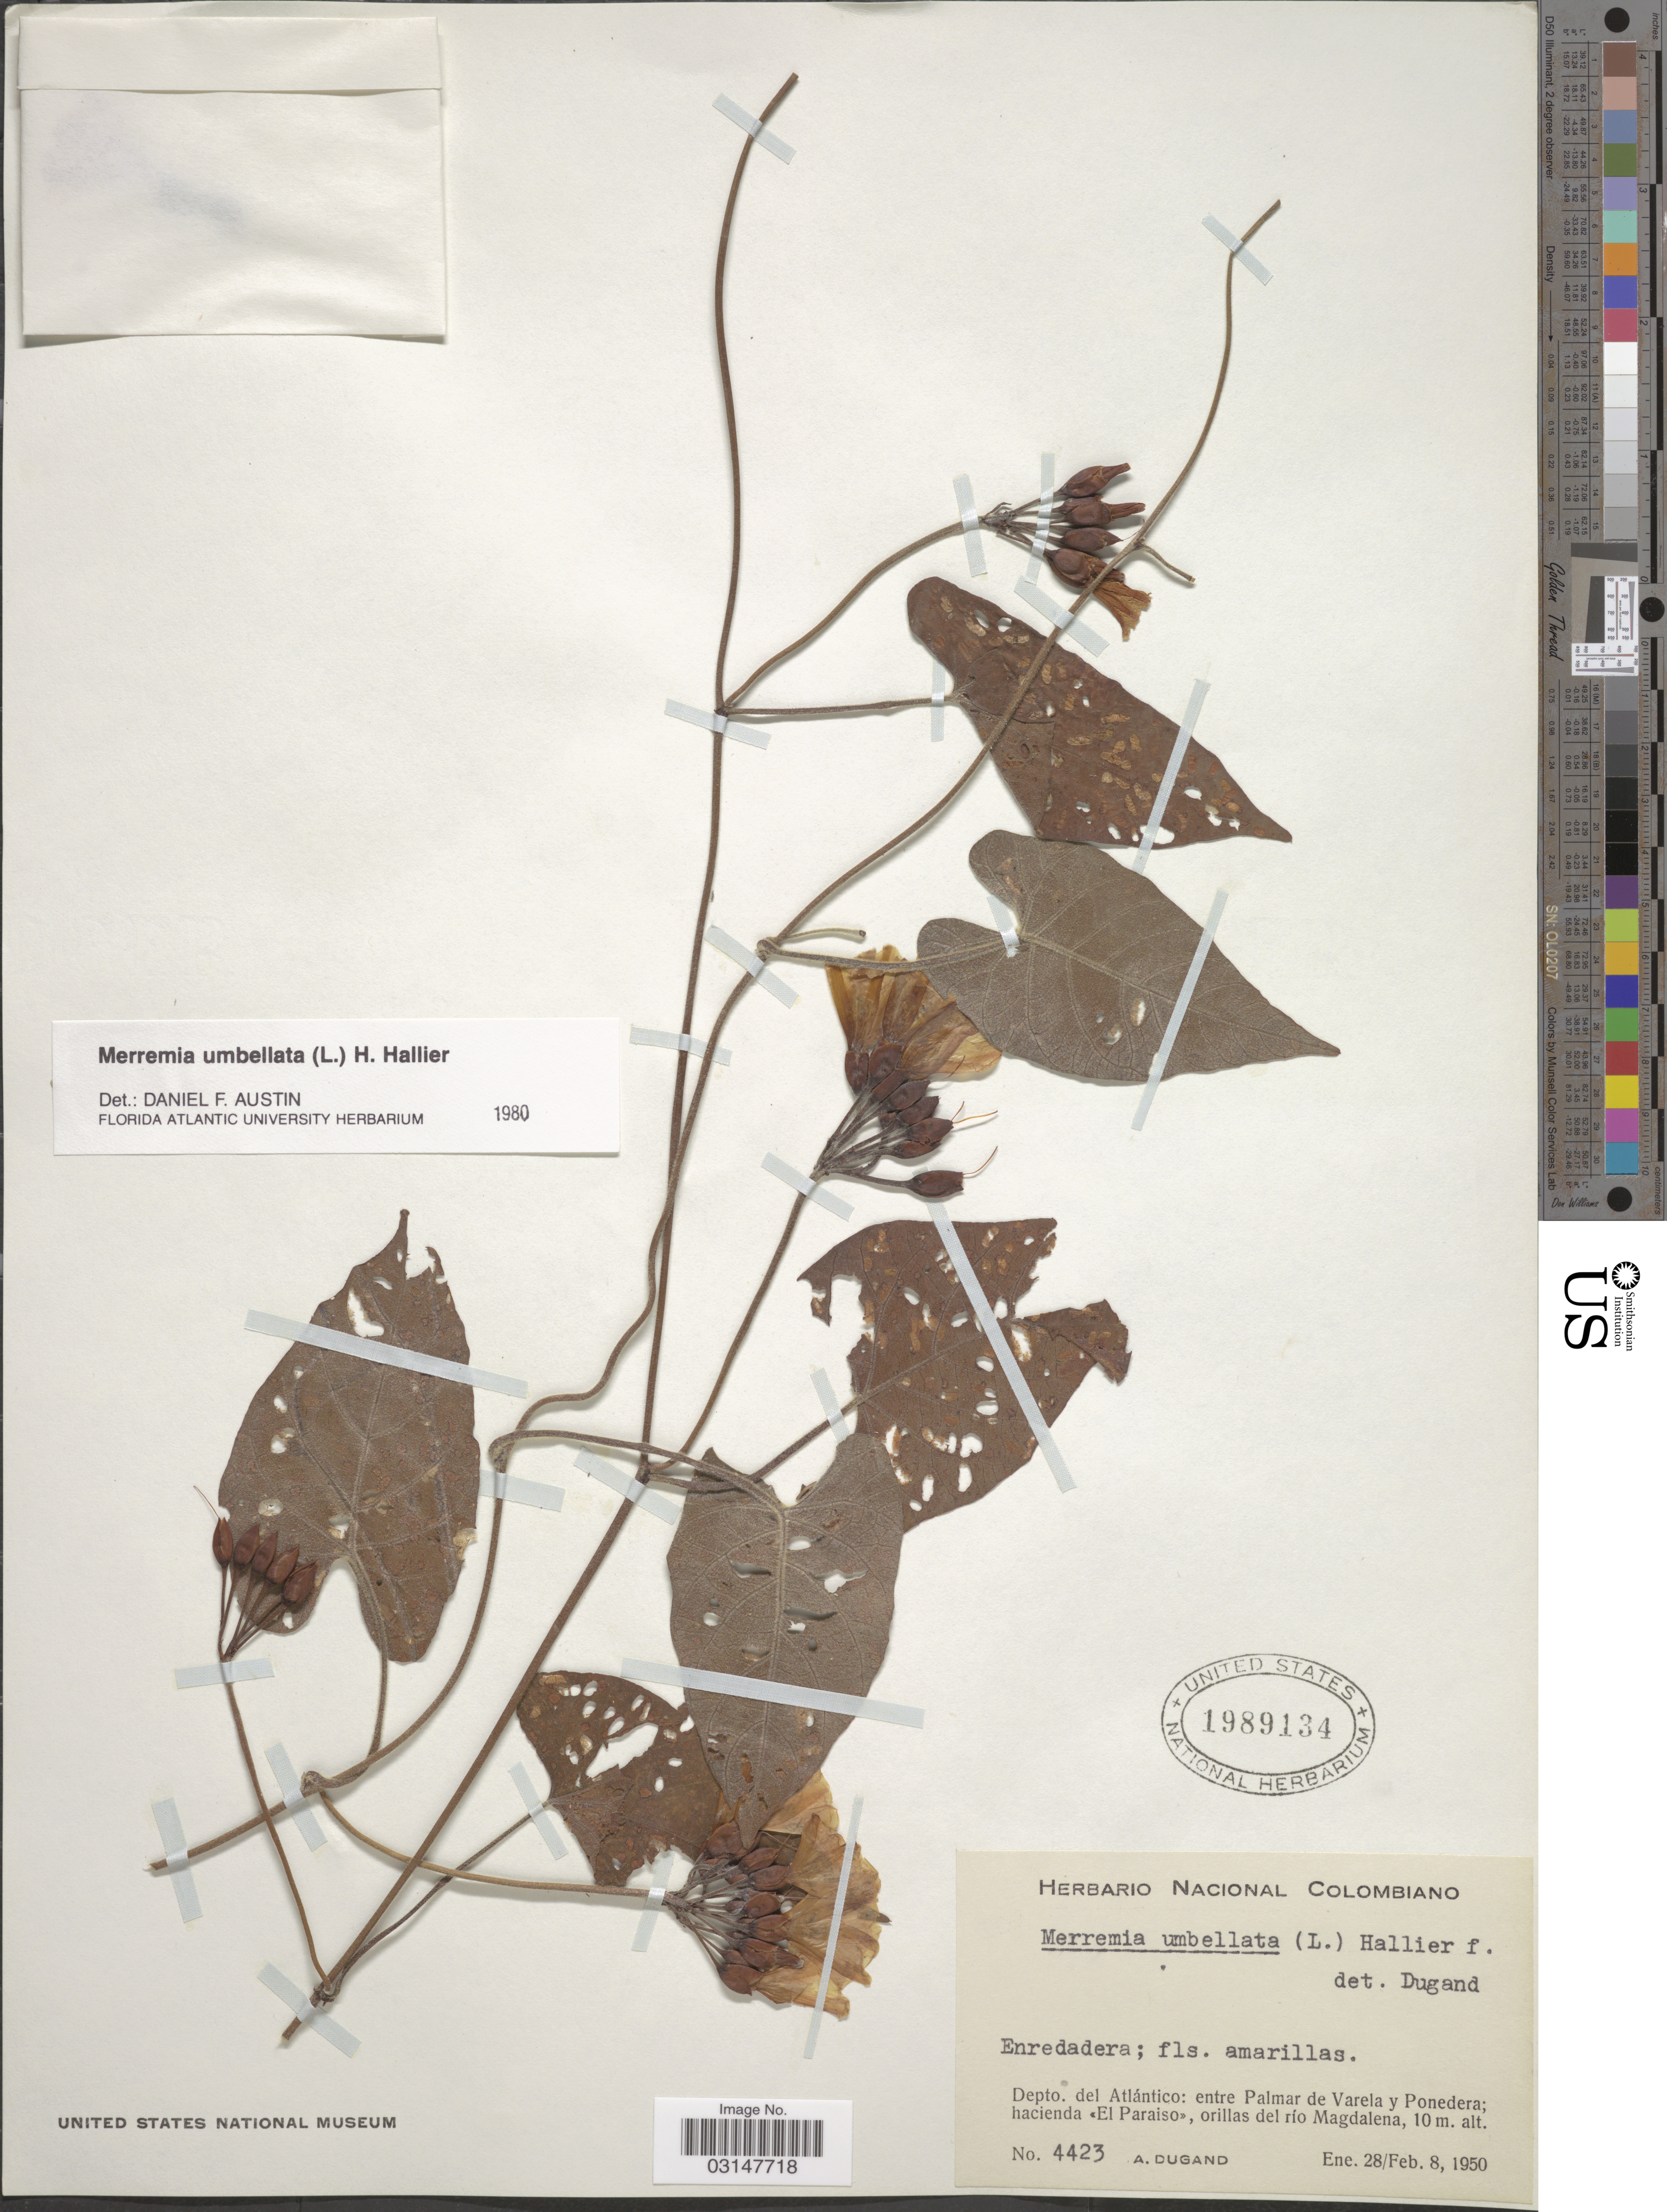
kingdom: Plantae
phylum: Tracheophyta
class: Magnoliopsida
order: Solanales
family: Convolvulaceae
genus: Camonea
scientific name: Camonea umbellata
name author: (L.) A. R. Simões & Staples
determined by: Strong, Mark T., (BOT), Smithsonian Institution - National Museum of Natural History (UNITED STATES)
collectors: A. Dugand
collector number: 4423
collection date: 1950-01-28/1950-02-08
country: Colombia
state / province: Atlántico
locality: Depto. del Atlántico: entre Palmar de Varela y Ponedera; hacienda El Paraiso, orillas del río Magdalena.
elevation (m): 10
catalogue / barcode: US 1989134